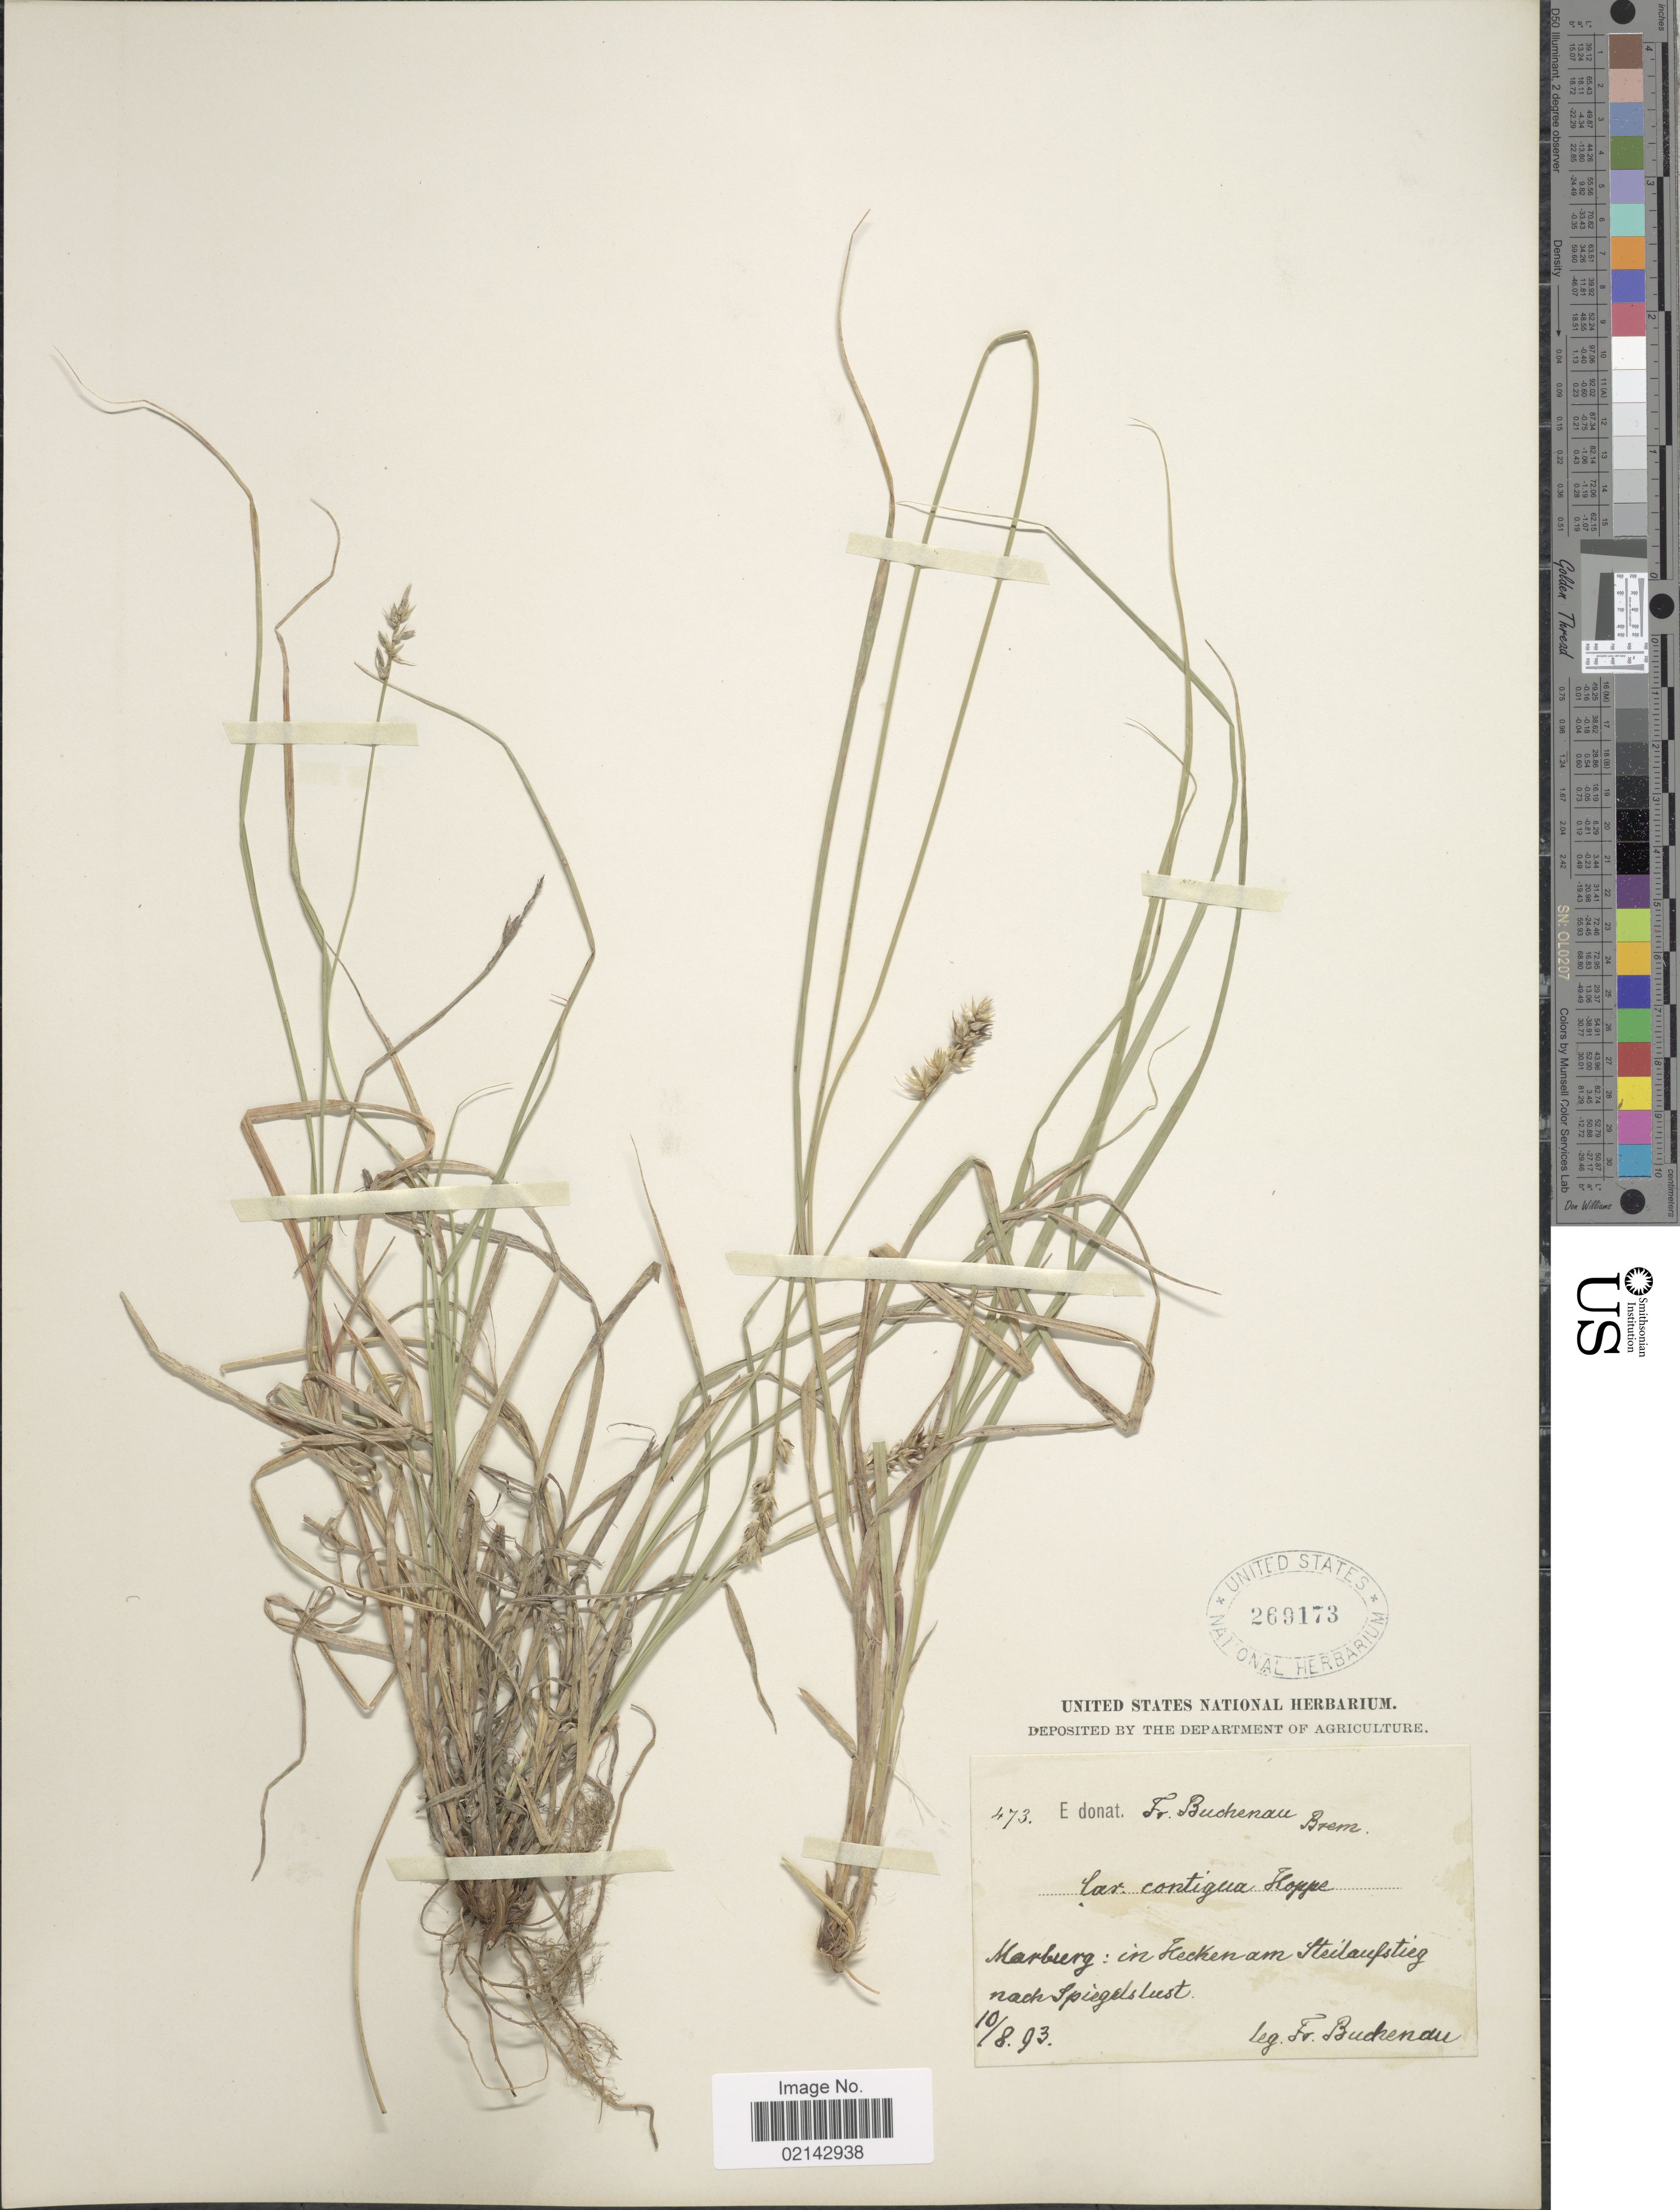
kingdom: Plantae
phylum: Tracheophyta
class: Liliopsida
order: Poales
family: Cyperaceae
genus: Carex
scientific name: Carex spicata subsp. spicata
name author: Huds.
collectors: F. Buchenau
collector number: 473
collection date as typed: Transcribed d/m/y: 10/8/93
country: Germany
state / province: Bremen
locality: Brem., Marburg: in Hecken am Steilaufstoeg nach Spiegelslust. [interpreted]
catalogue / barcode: US 269173